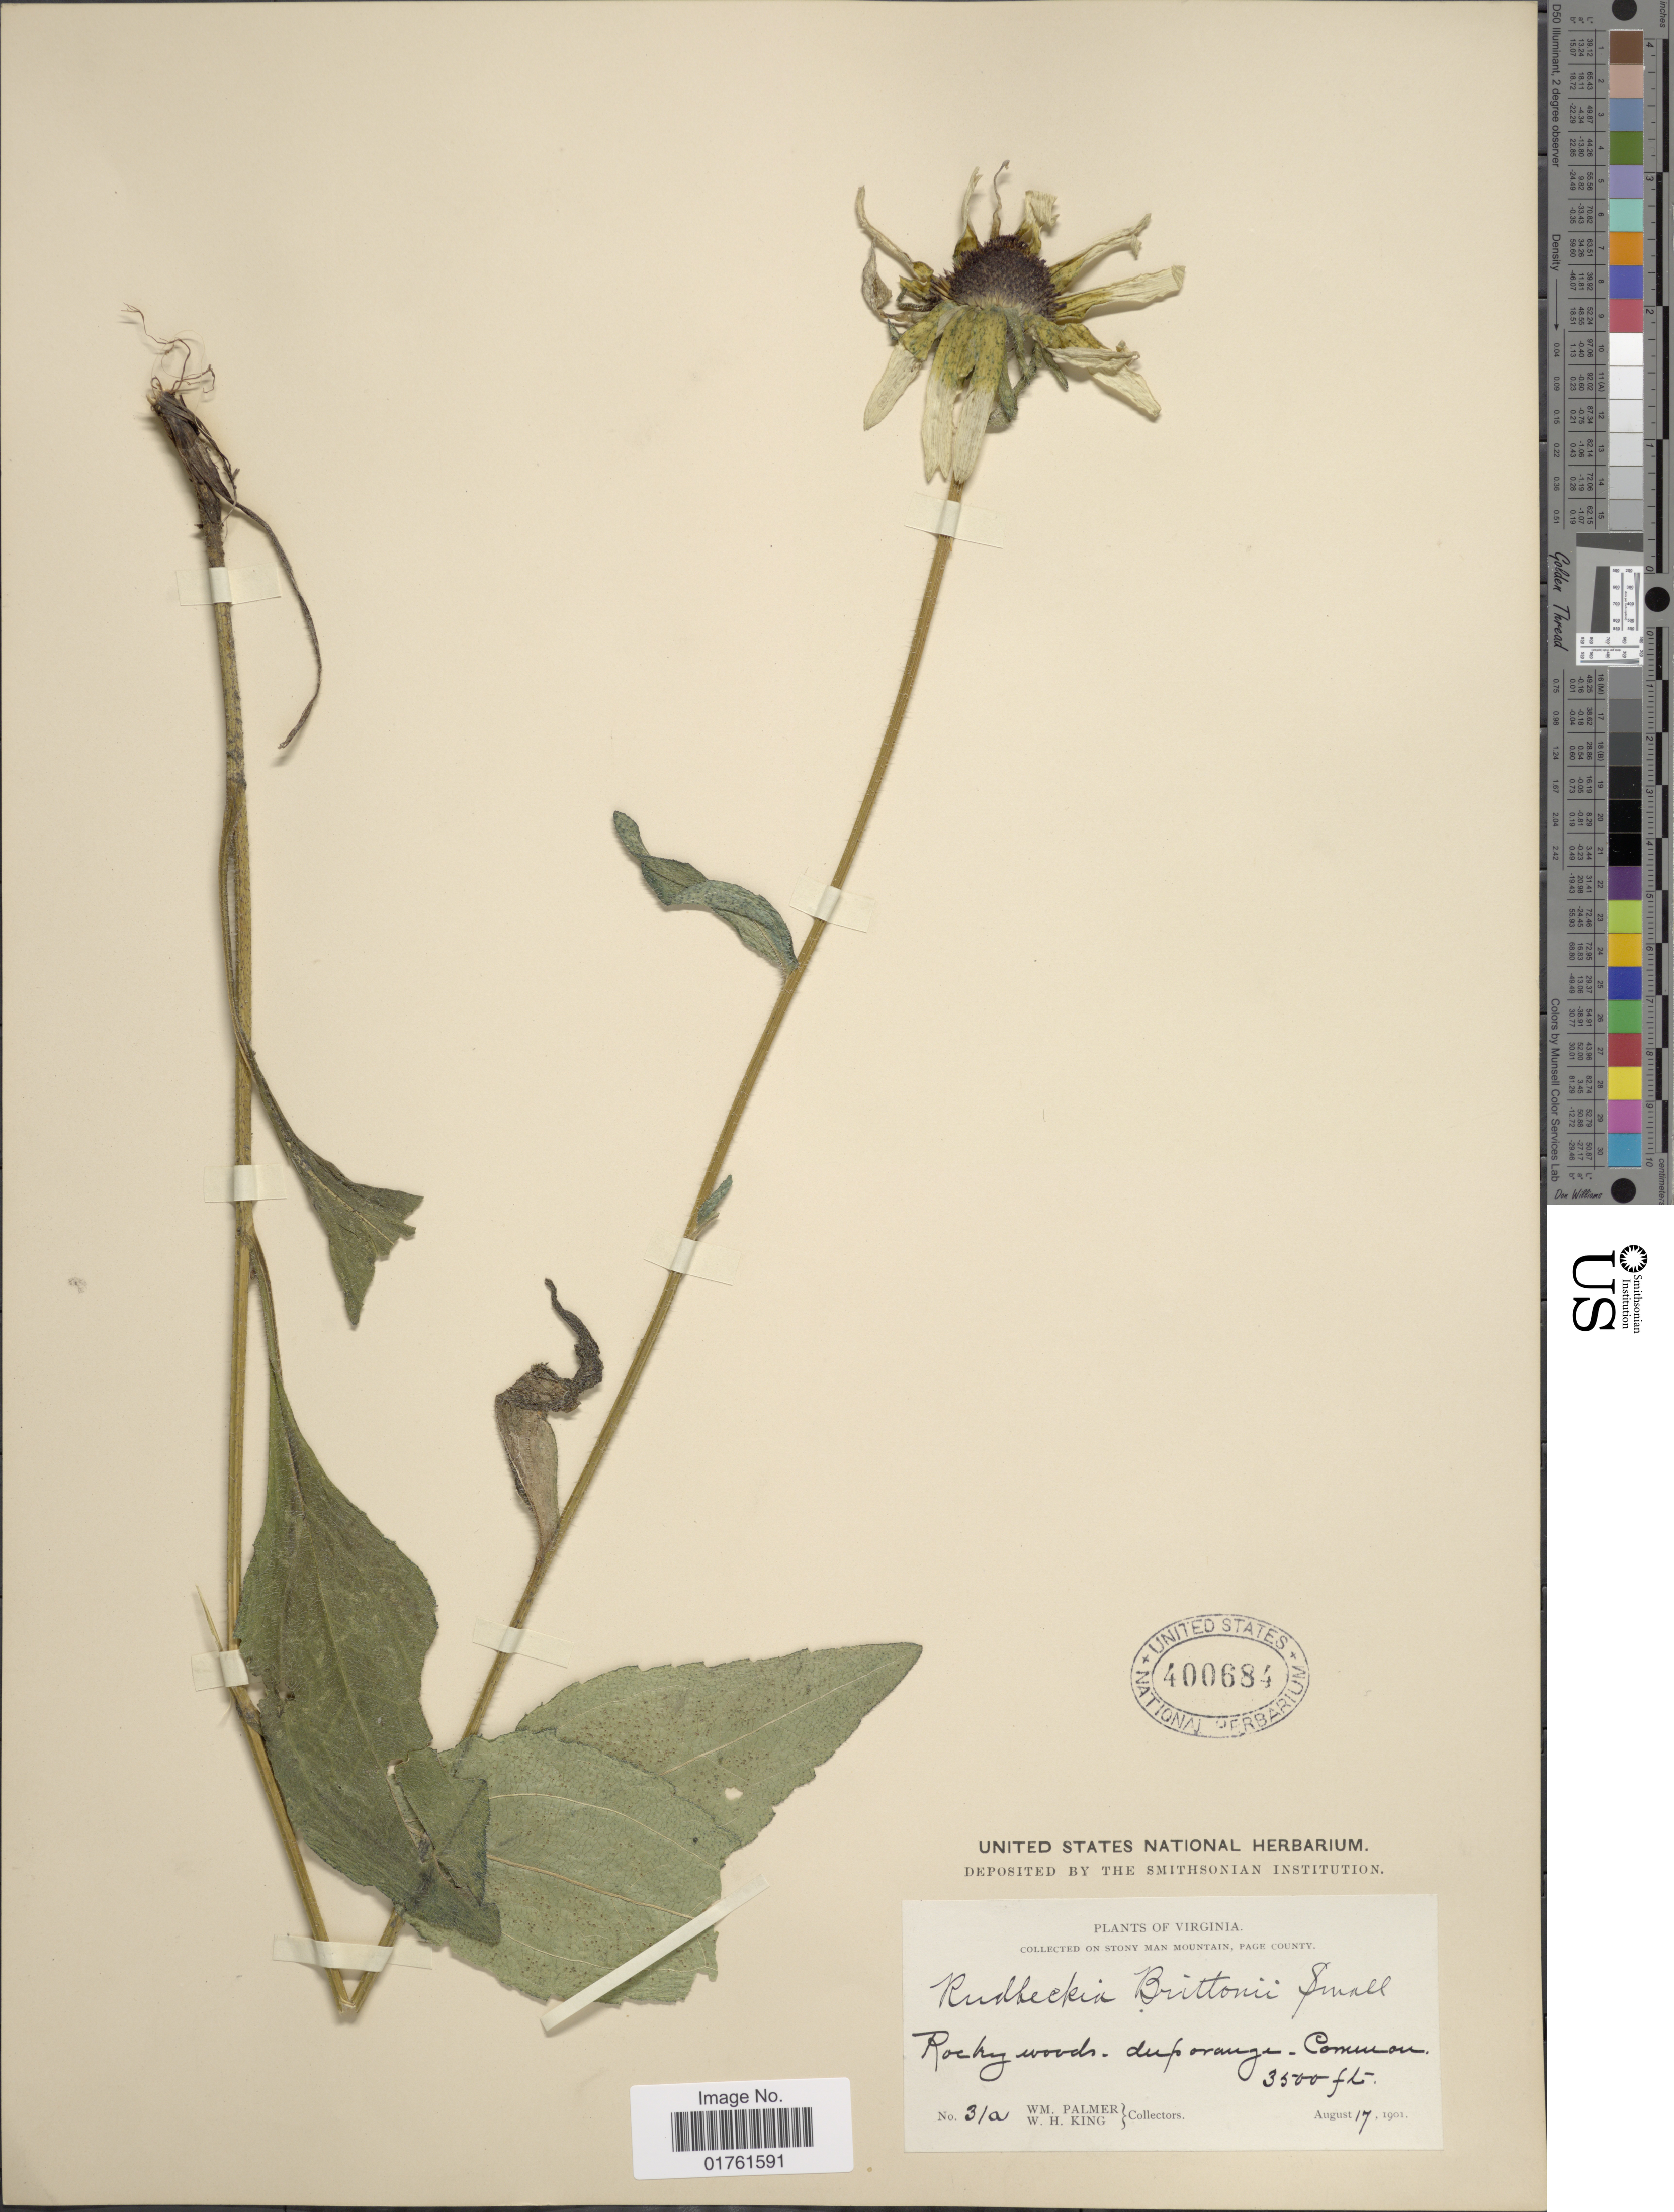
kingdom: Plantae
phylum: Tracheophyta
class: Magnoliopsida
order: Asterales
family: Asteraceae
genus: Rudbeckia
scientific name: Rudbeckia monticola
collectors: W. Palmer & W. H. King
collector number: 31a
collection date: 1901-08-17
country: United States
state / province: Virginia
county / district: Page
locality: On stony Man Mountain, Rocky woods-deep orange-Common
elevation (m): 1067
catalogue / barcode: US 400684